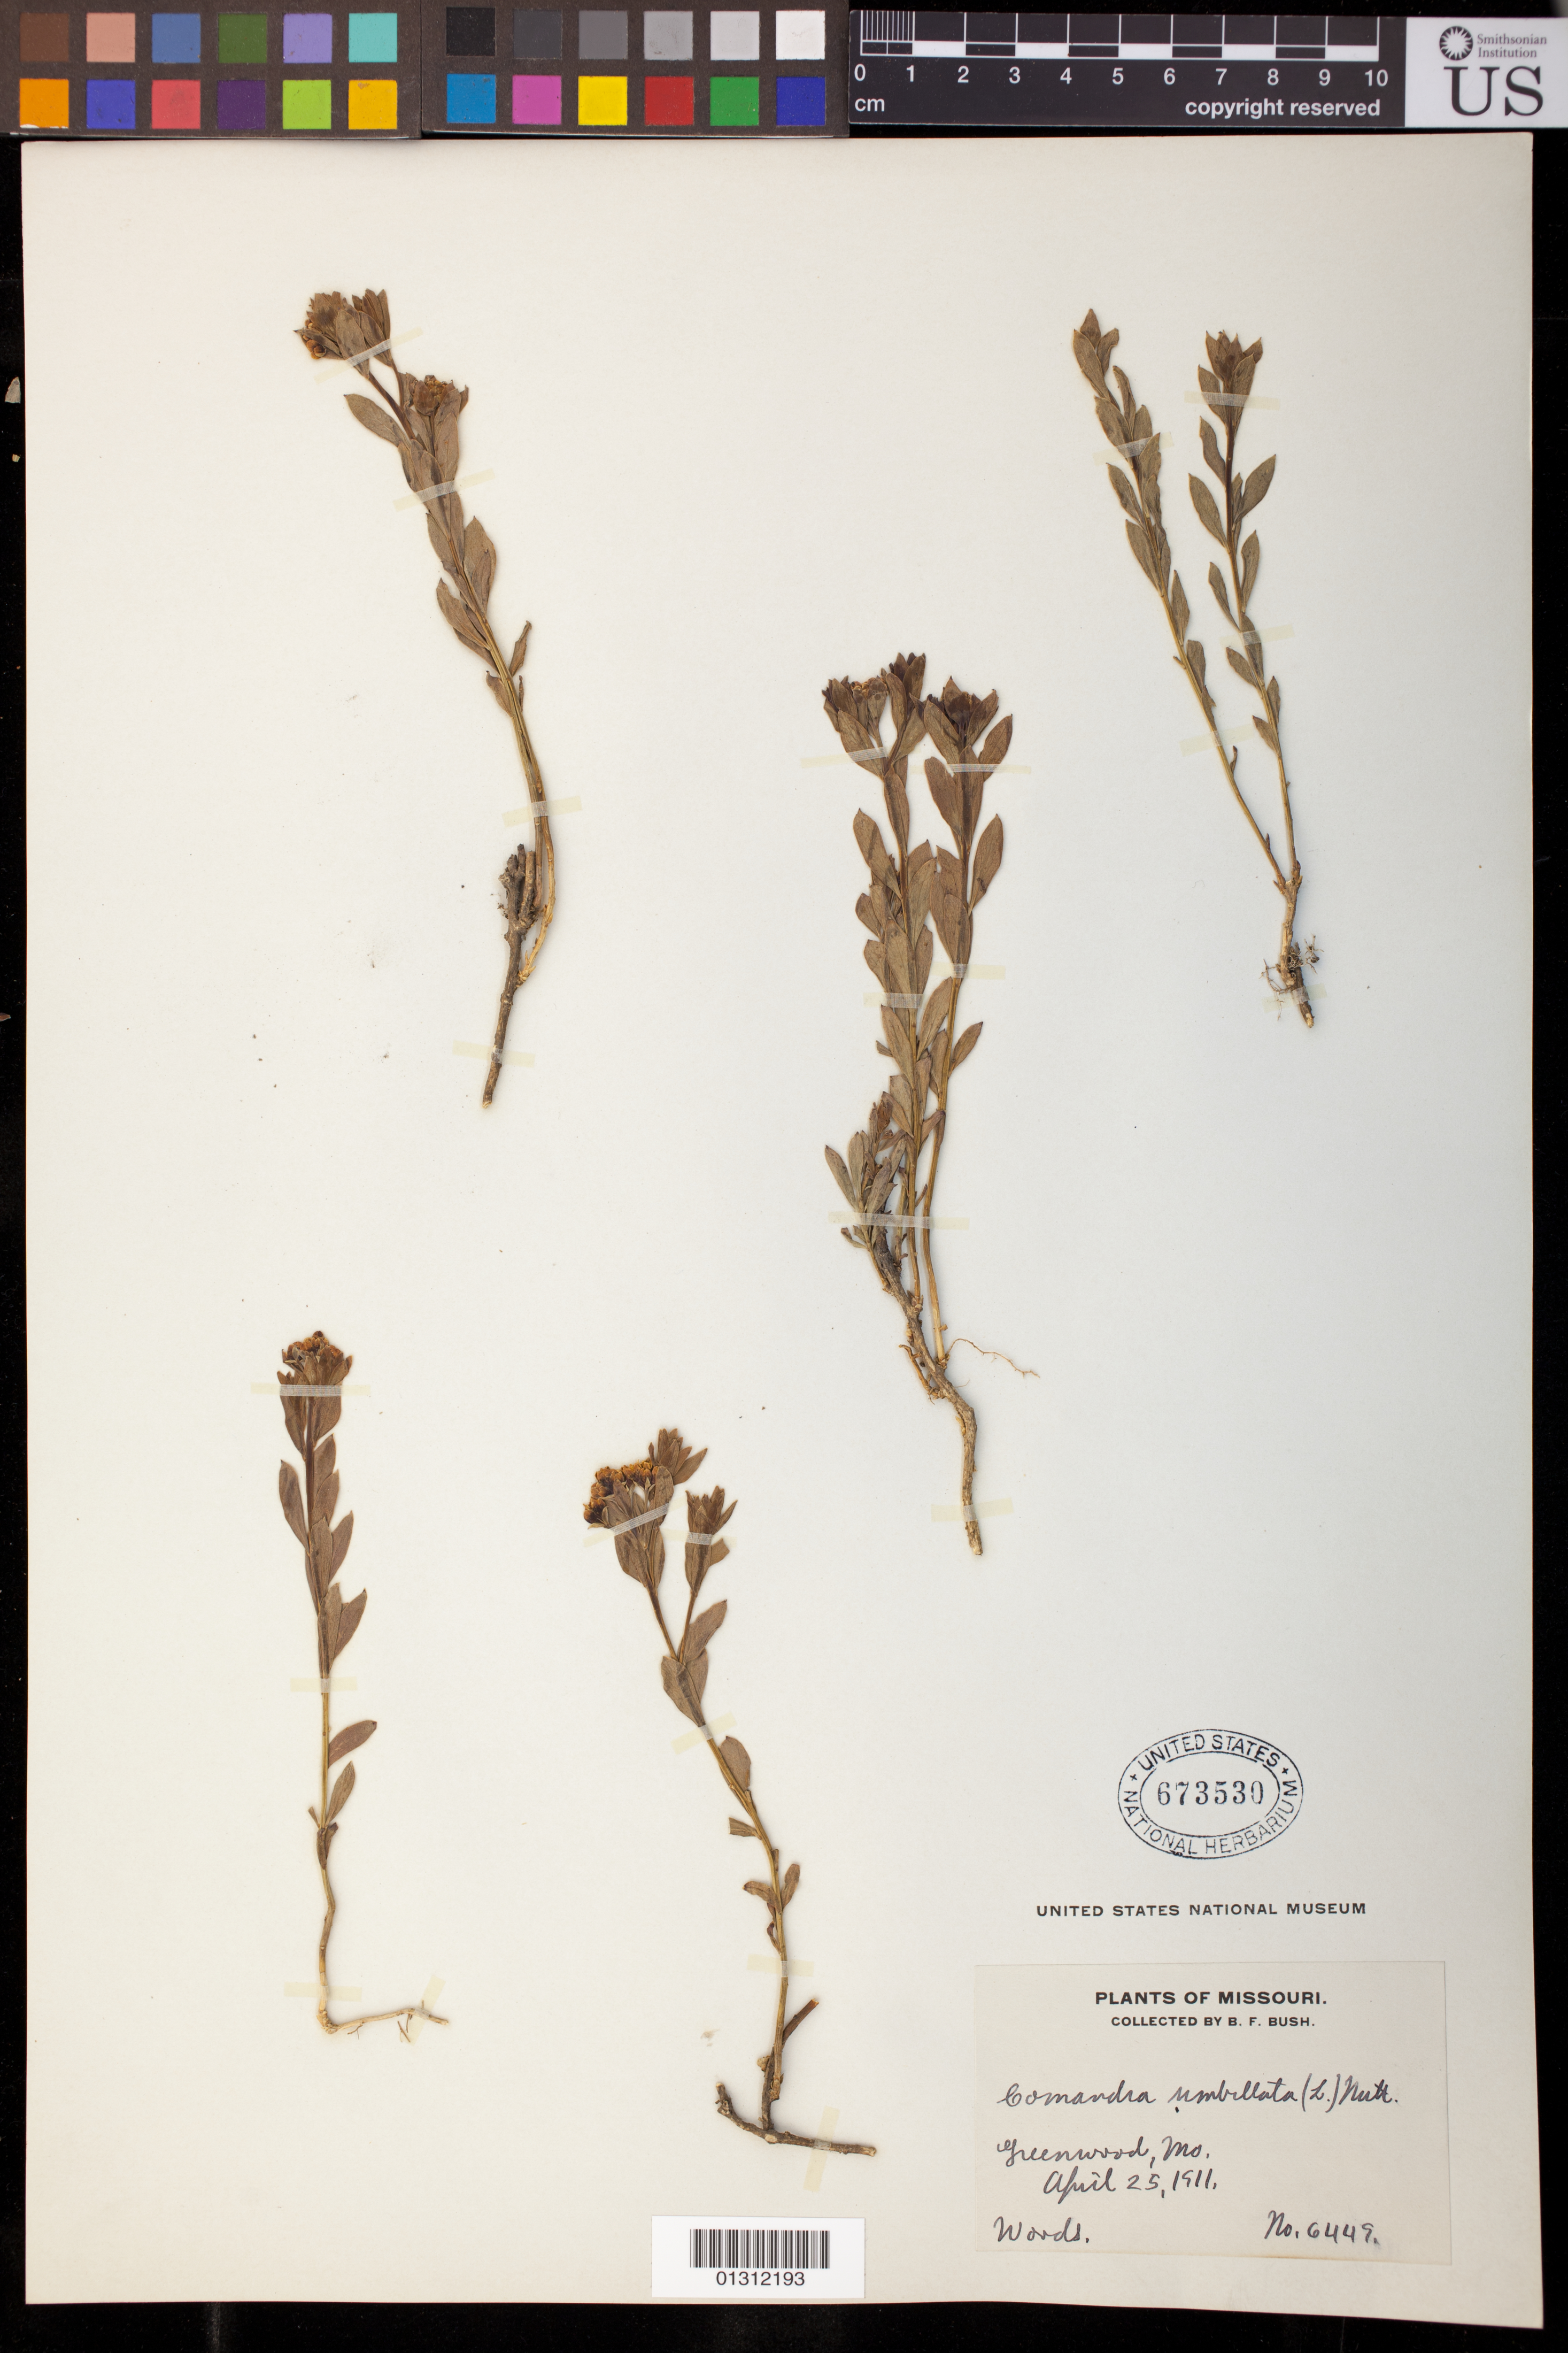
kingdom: Plantae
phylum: Tracheophyta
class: Magnoliopsida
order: Santalales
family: Comandraceae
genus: Comandra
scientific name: Comandra umbellata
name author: (L.) Nutt.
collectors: B. F. Bush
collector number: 6449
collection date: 1911-04-25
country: United States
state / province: Missouri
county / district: Jackson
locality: Greenwood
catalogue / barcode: US 673530